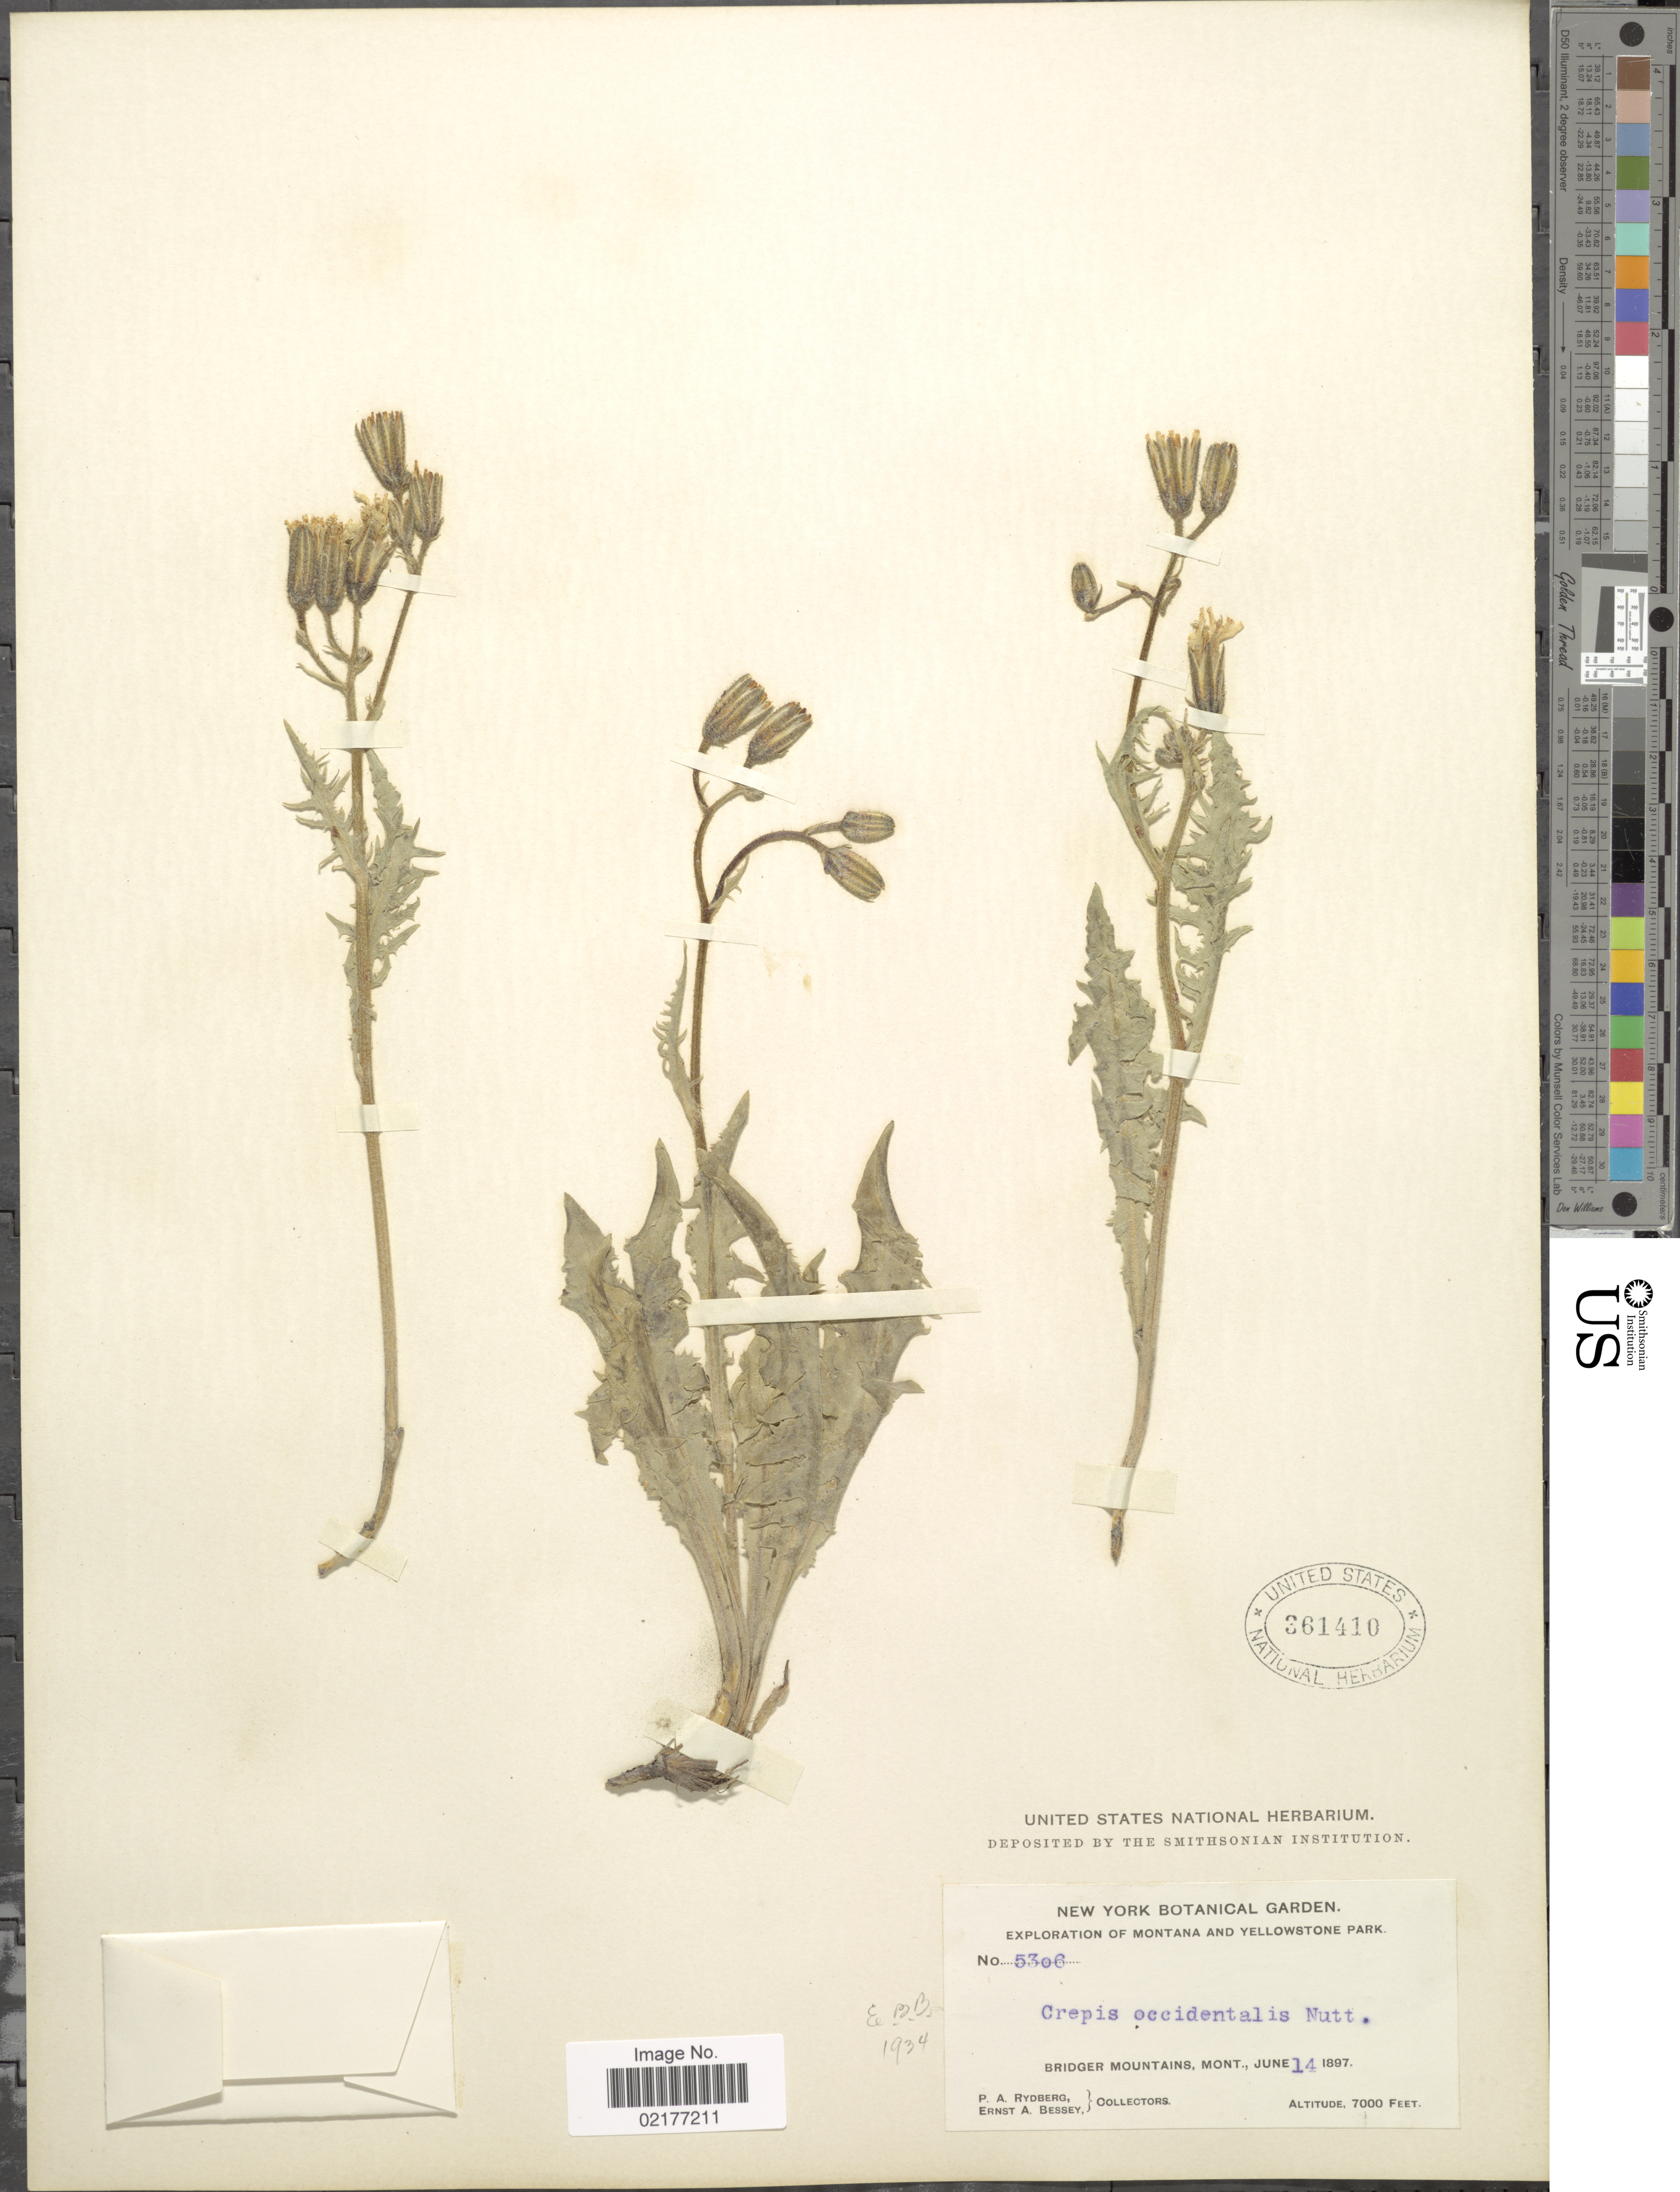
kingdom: Plantae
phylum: Tracheophyta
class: Magnoliopsida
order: Asterales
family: Asteraceae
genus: Crepis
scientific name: Crepis occidentalis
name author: Nutt.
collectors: P. A. Rydberg & E. A. Bessey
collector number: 5306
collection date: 1897-06-14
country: United States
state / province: Montana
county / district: Gallatin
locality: Bridger Mountains, Mont., Montana and Yellowstone Park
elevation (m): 2134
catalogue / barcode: US 361410